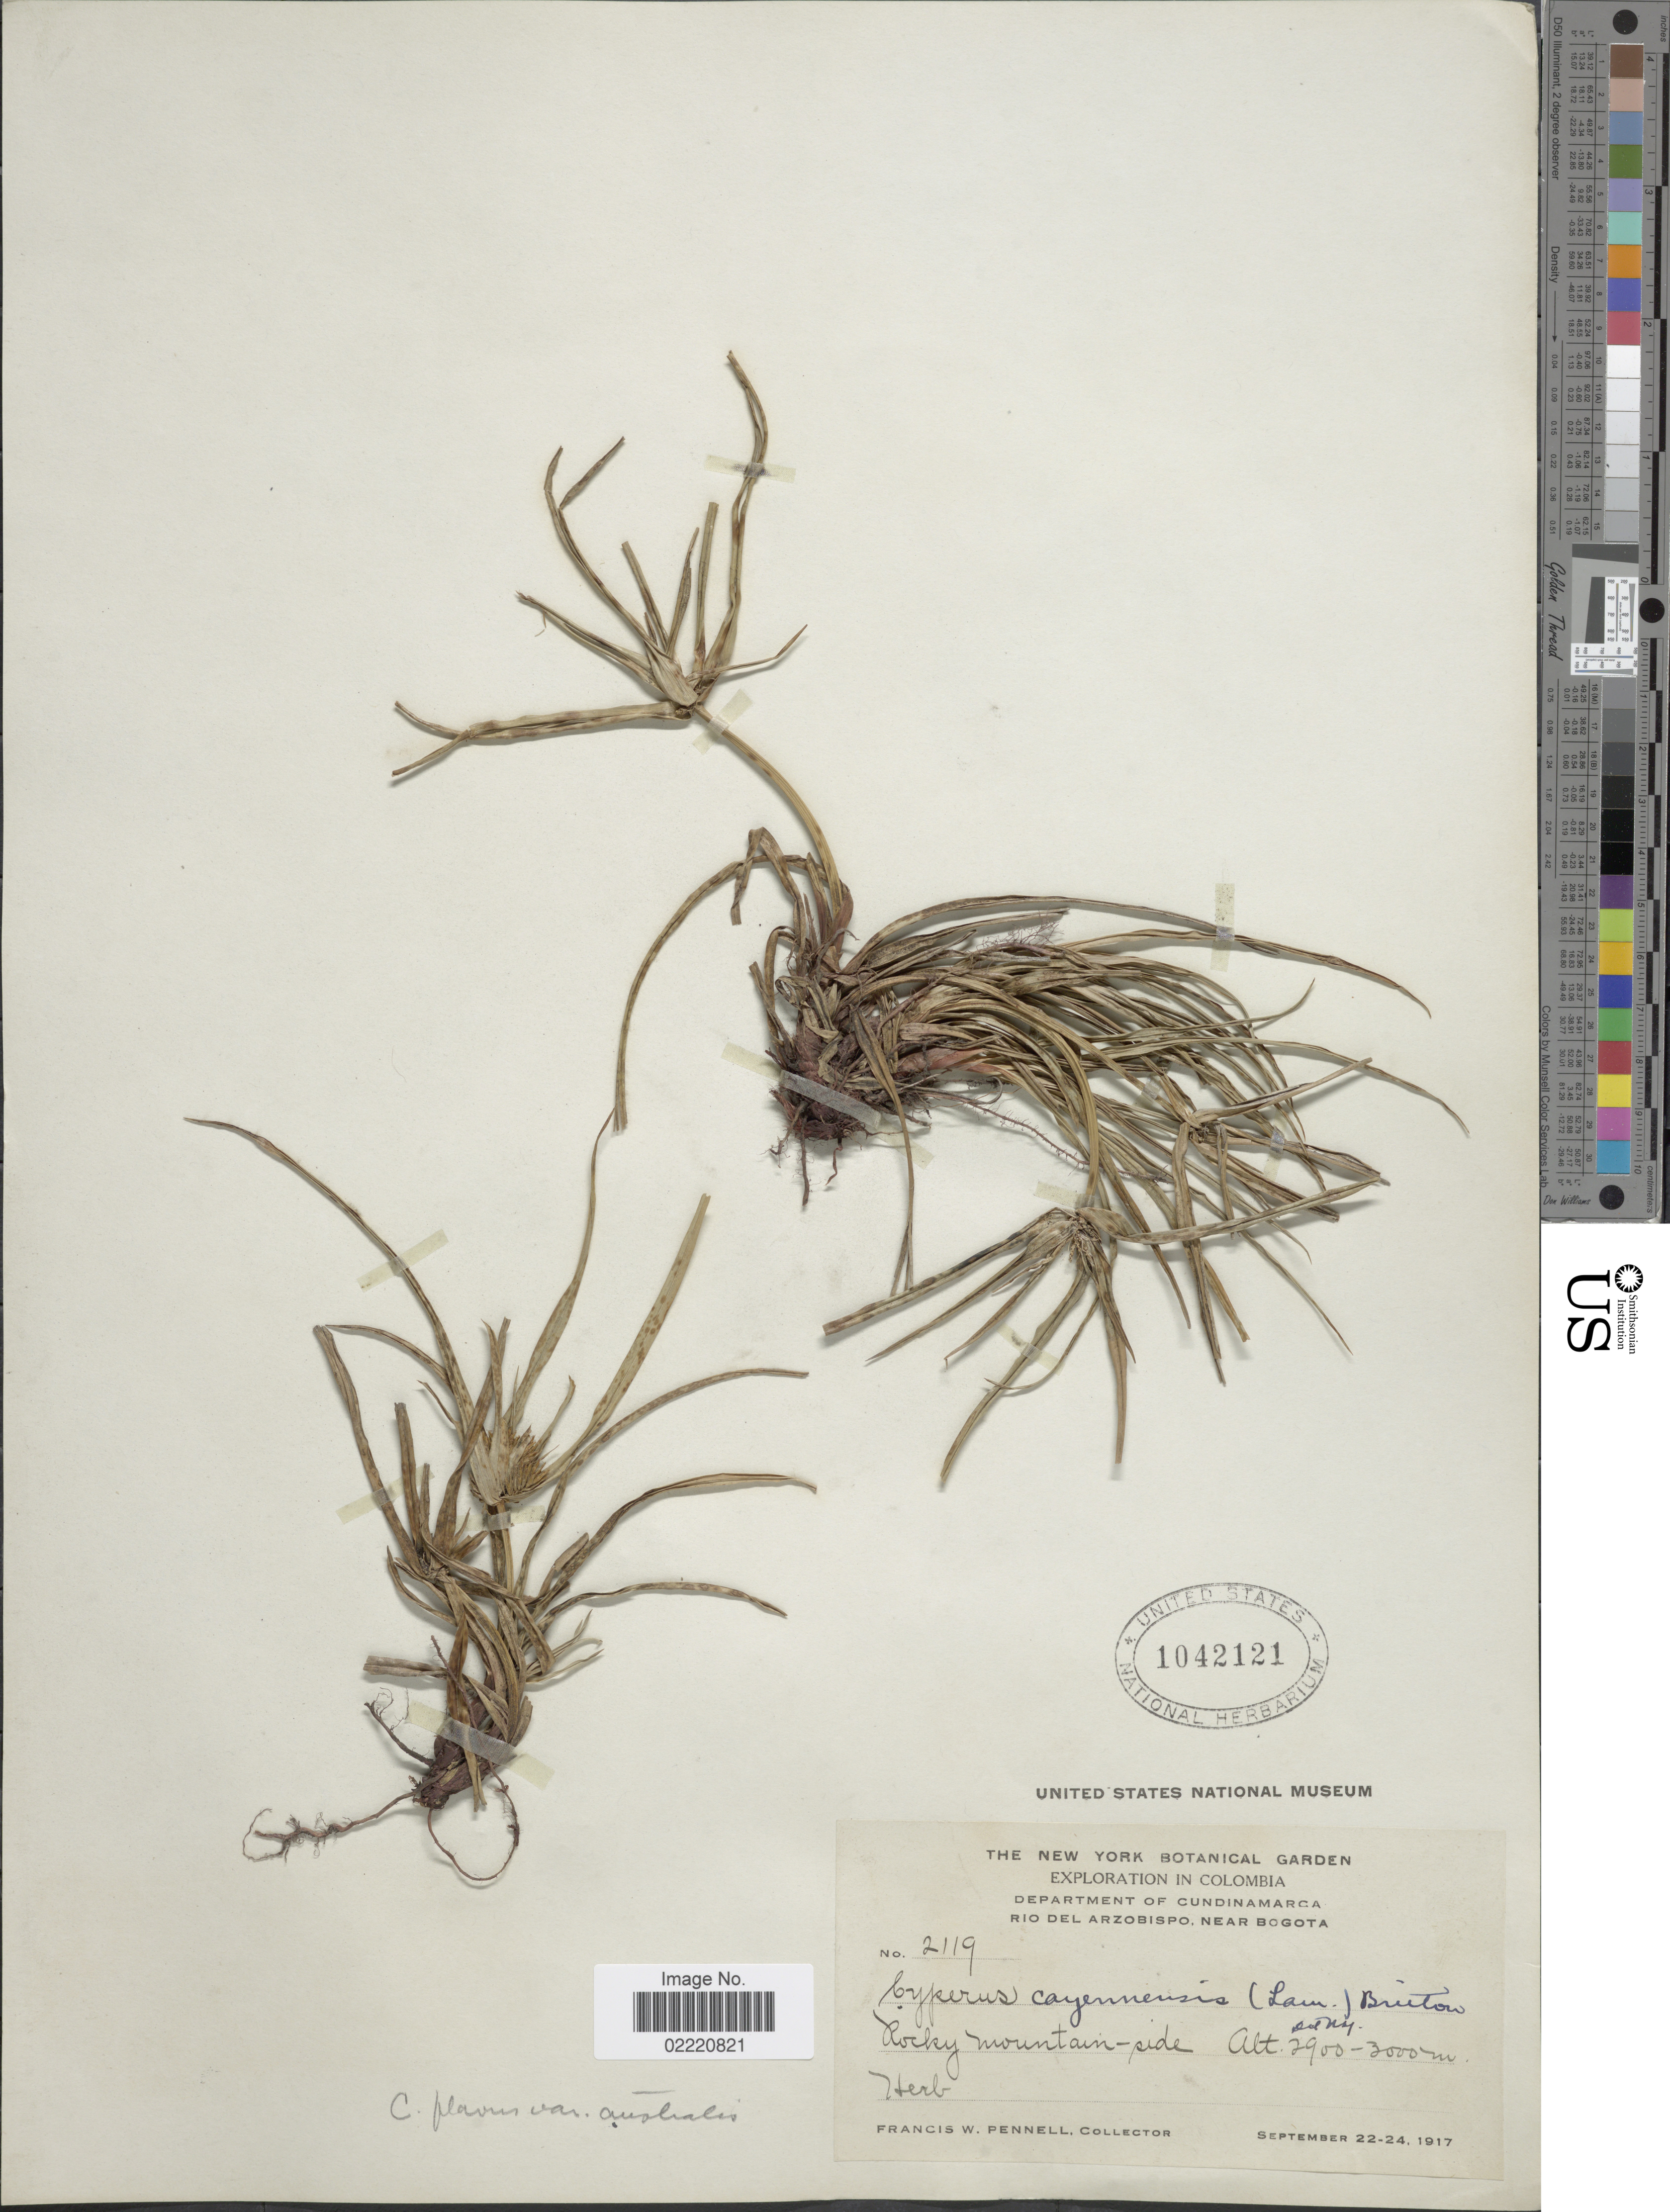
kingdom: Plantae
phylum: Tracheophyta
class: Liliopsida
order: Poales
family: Cyperaceae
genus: Cyperus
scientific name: Cyperus aggregatus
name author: (Willd.) Endl.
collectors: F. W. Pennell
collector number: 2119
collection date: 1917-09-22/1917-09-24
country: Colombia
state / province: Cundinamarca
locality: Department of Cundinamarca, Rio del Arzobispo, near Bogota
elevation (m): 2900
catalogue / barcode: US 1042121